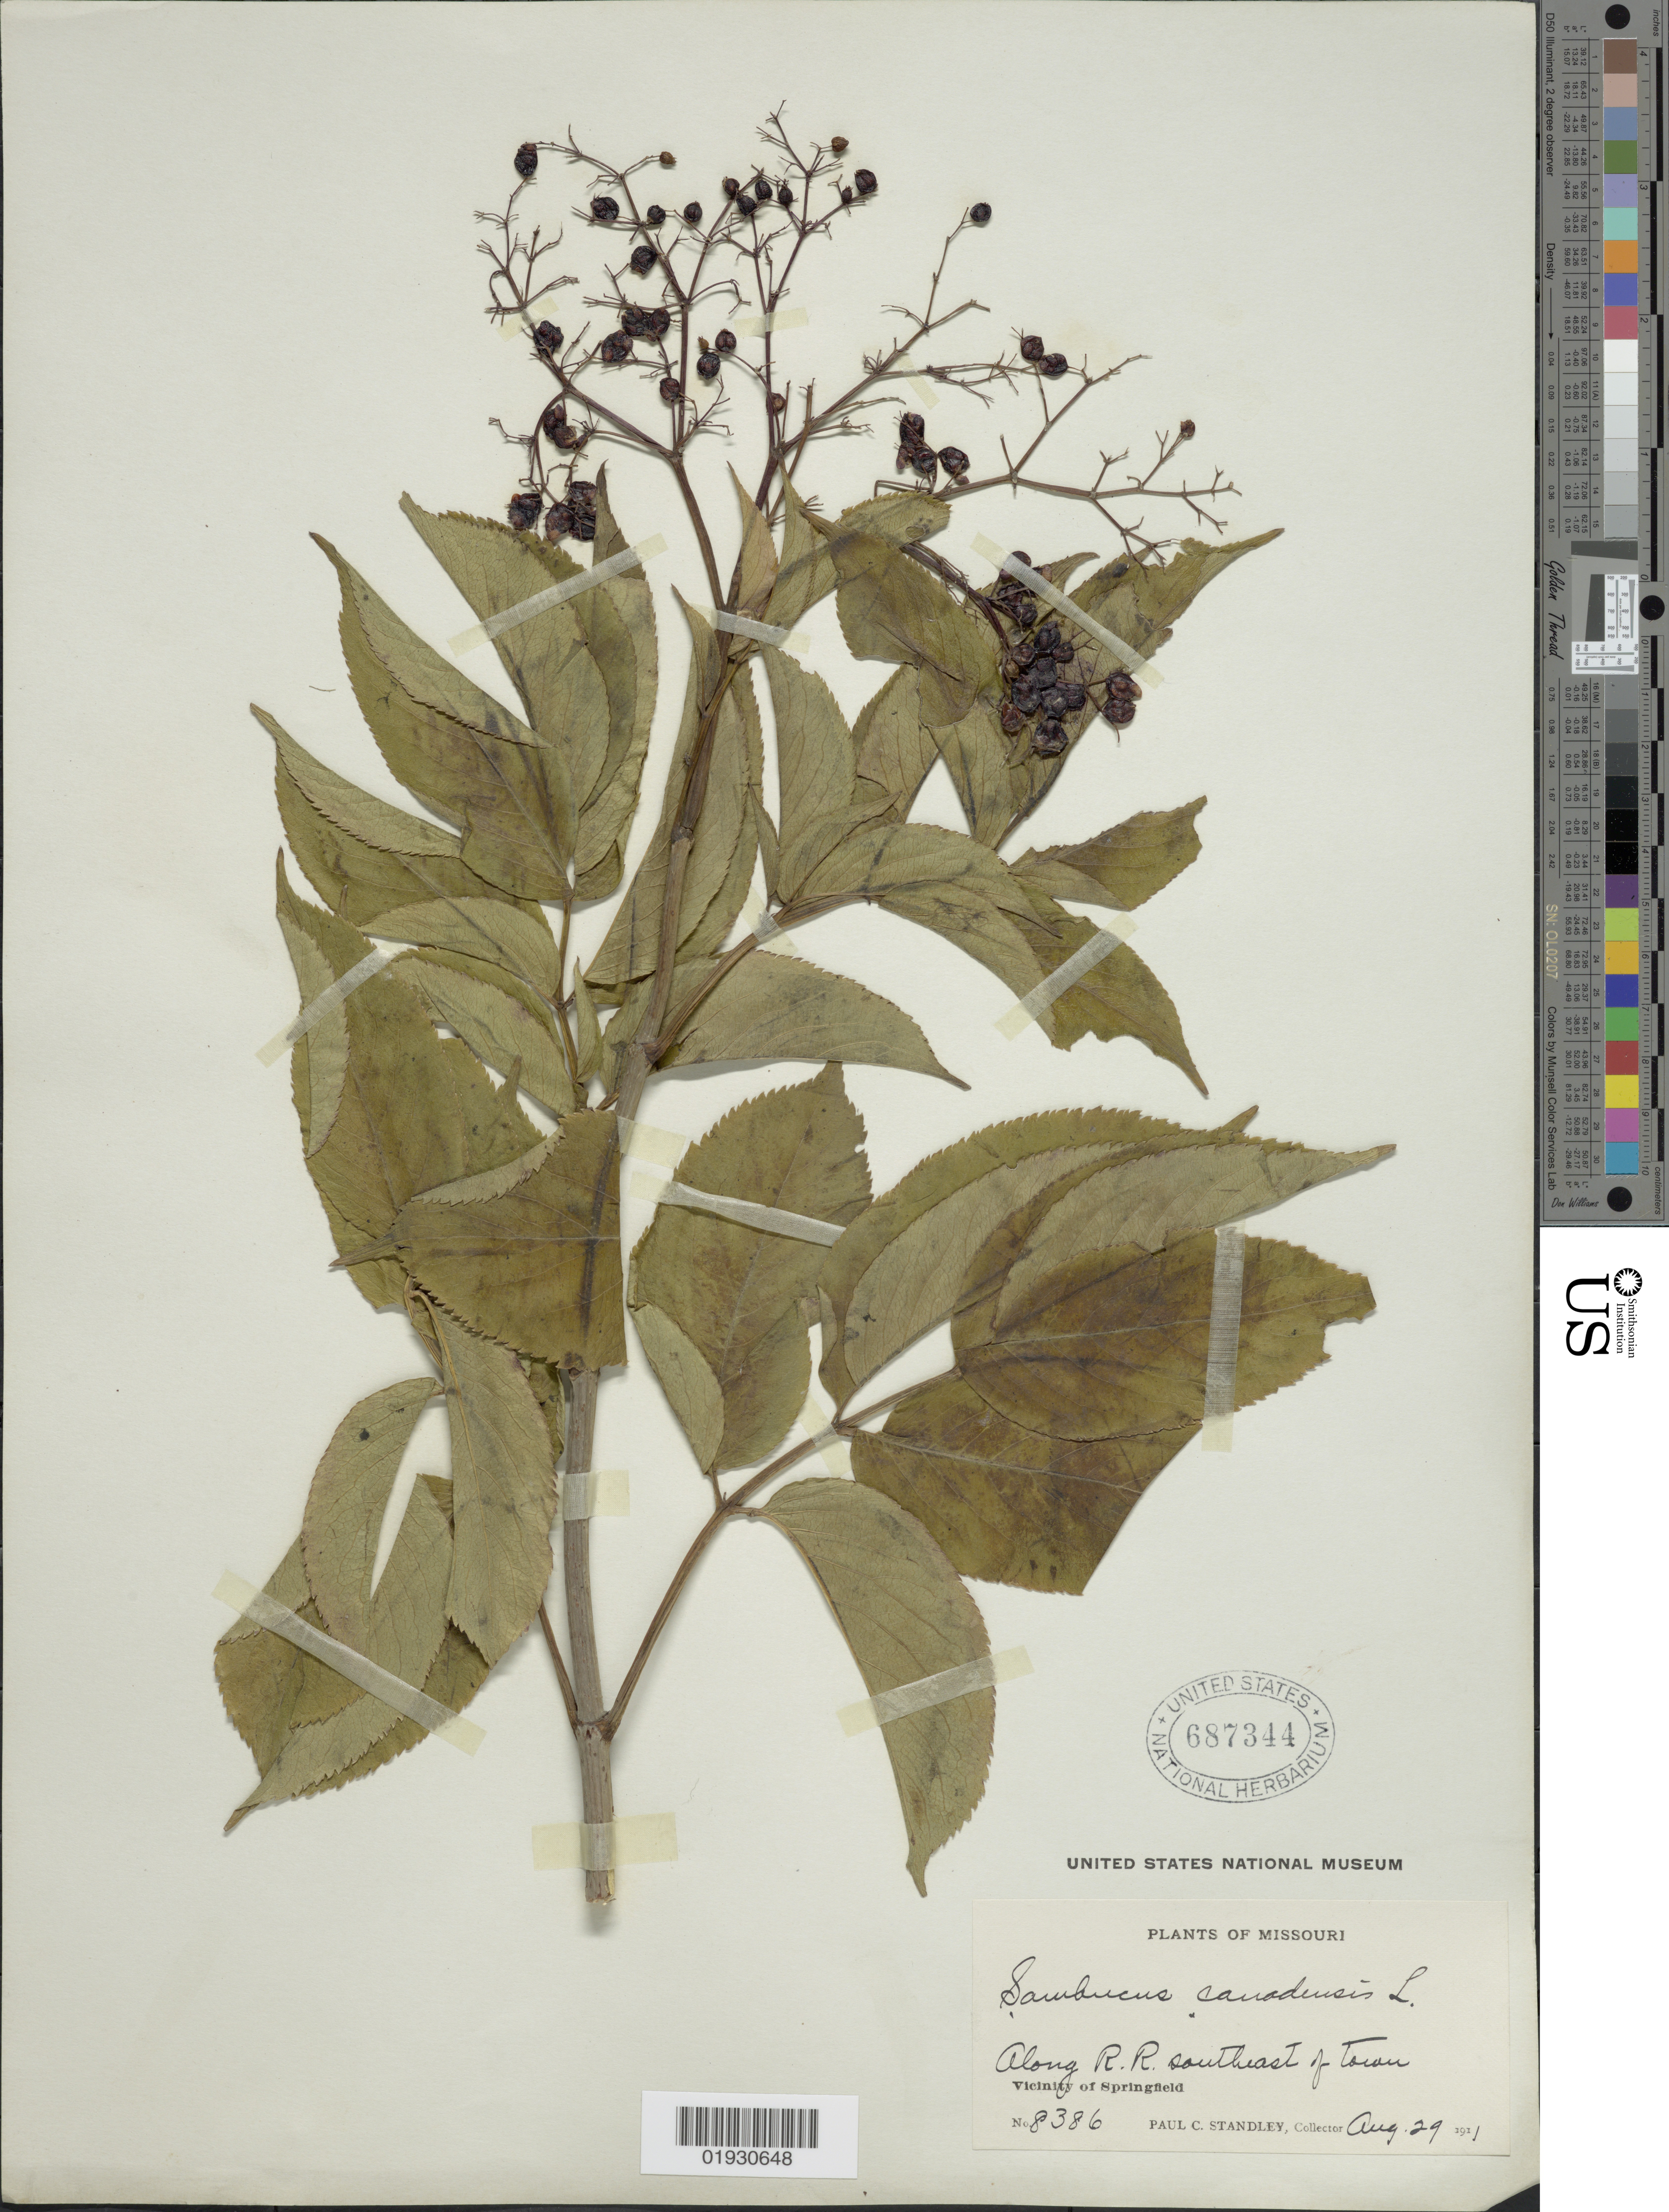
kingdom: Plantae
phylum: Tracheophyta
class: Magnoliopsida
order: Dipsacales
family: Viburnaceae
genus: Sambucus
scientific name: Sambucus canadensis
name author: L.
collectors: P. C. Standley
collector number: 8386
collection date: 1911-08-29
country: United States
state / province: Missouri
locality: Along R.R. southeast of Town, Vicinity of Springfield.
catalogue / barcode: US 687344